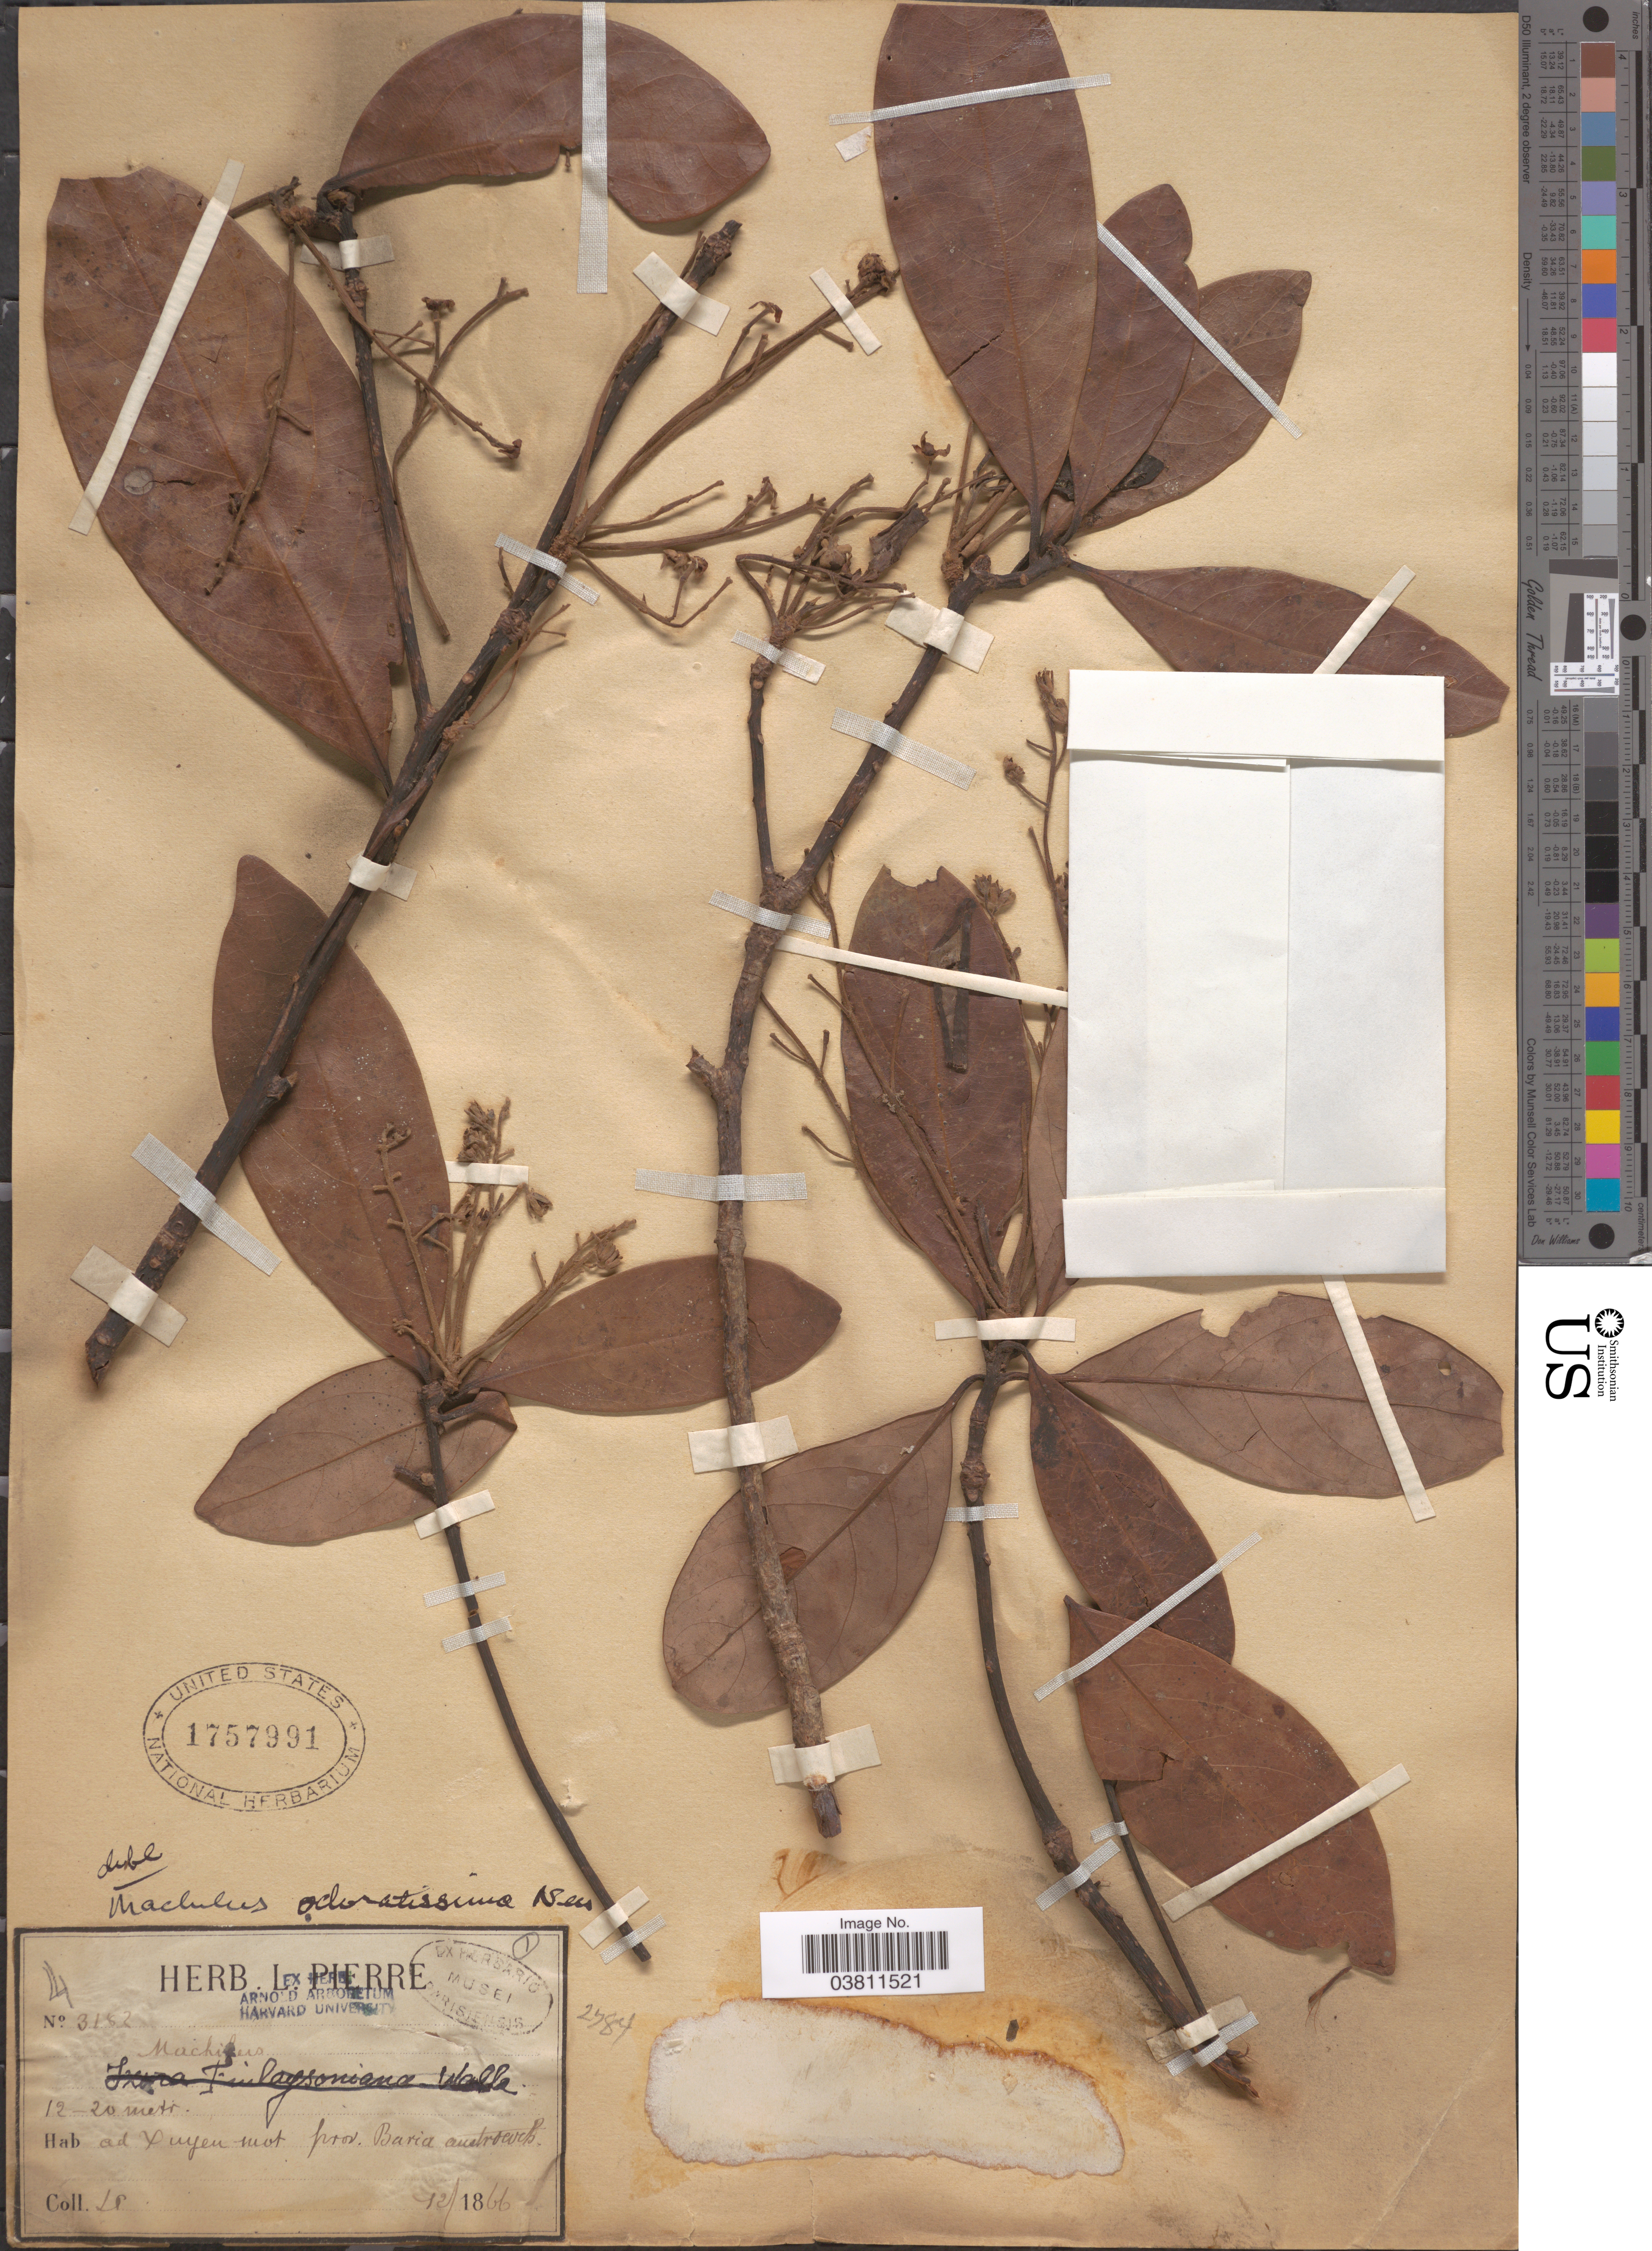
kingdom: Plantae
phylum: Tracheophyta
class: Magnoliopsida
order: Laurales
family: Lauraceae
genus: Persea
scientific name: Persea odoratissima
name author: (Nees) Kosterm.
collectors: L. Pierre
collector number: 3182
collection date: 1866-12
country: Vietnam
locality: Ad Xuyen mot prov. Baria austrococh.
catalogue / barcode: US 1757991